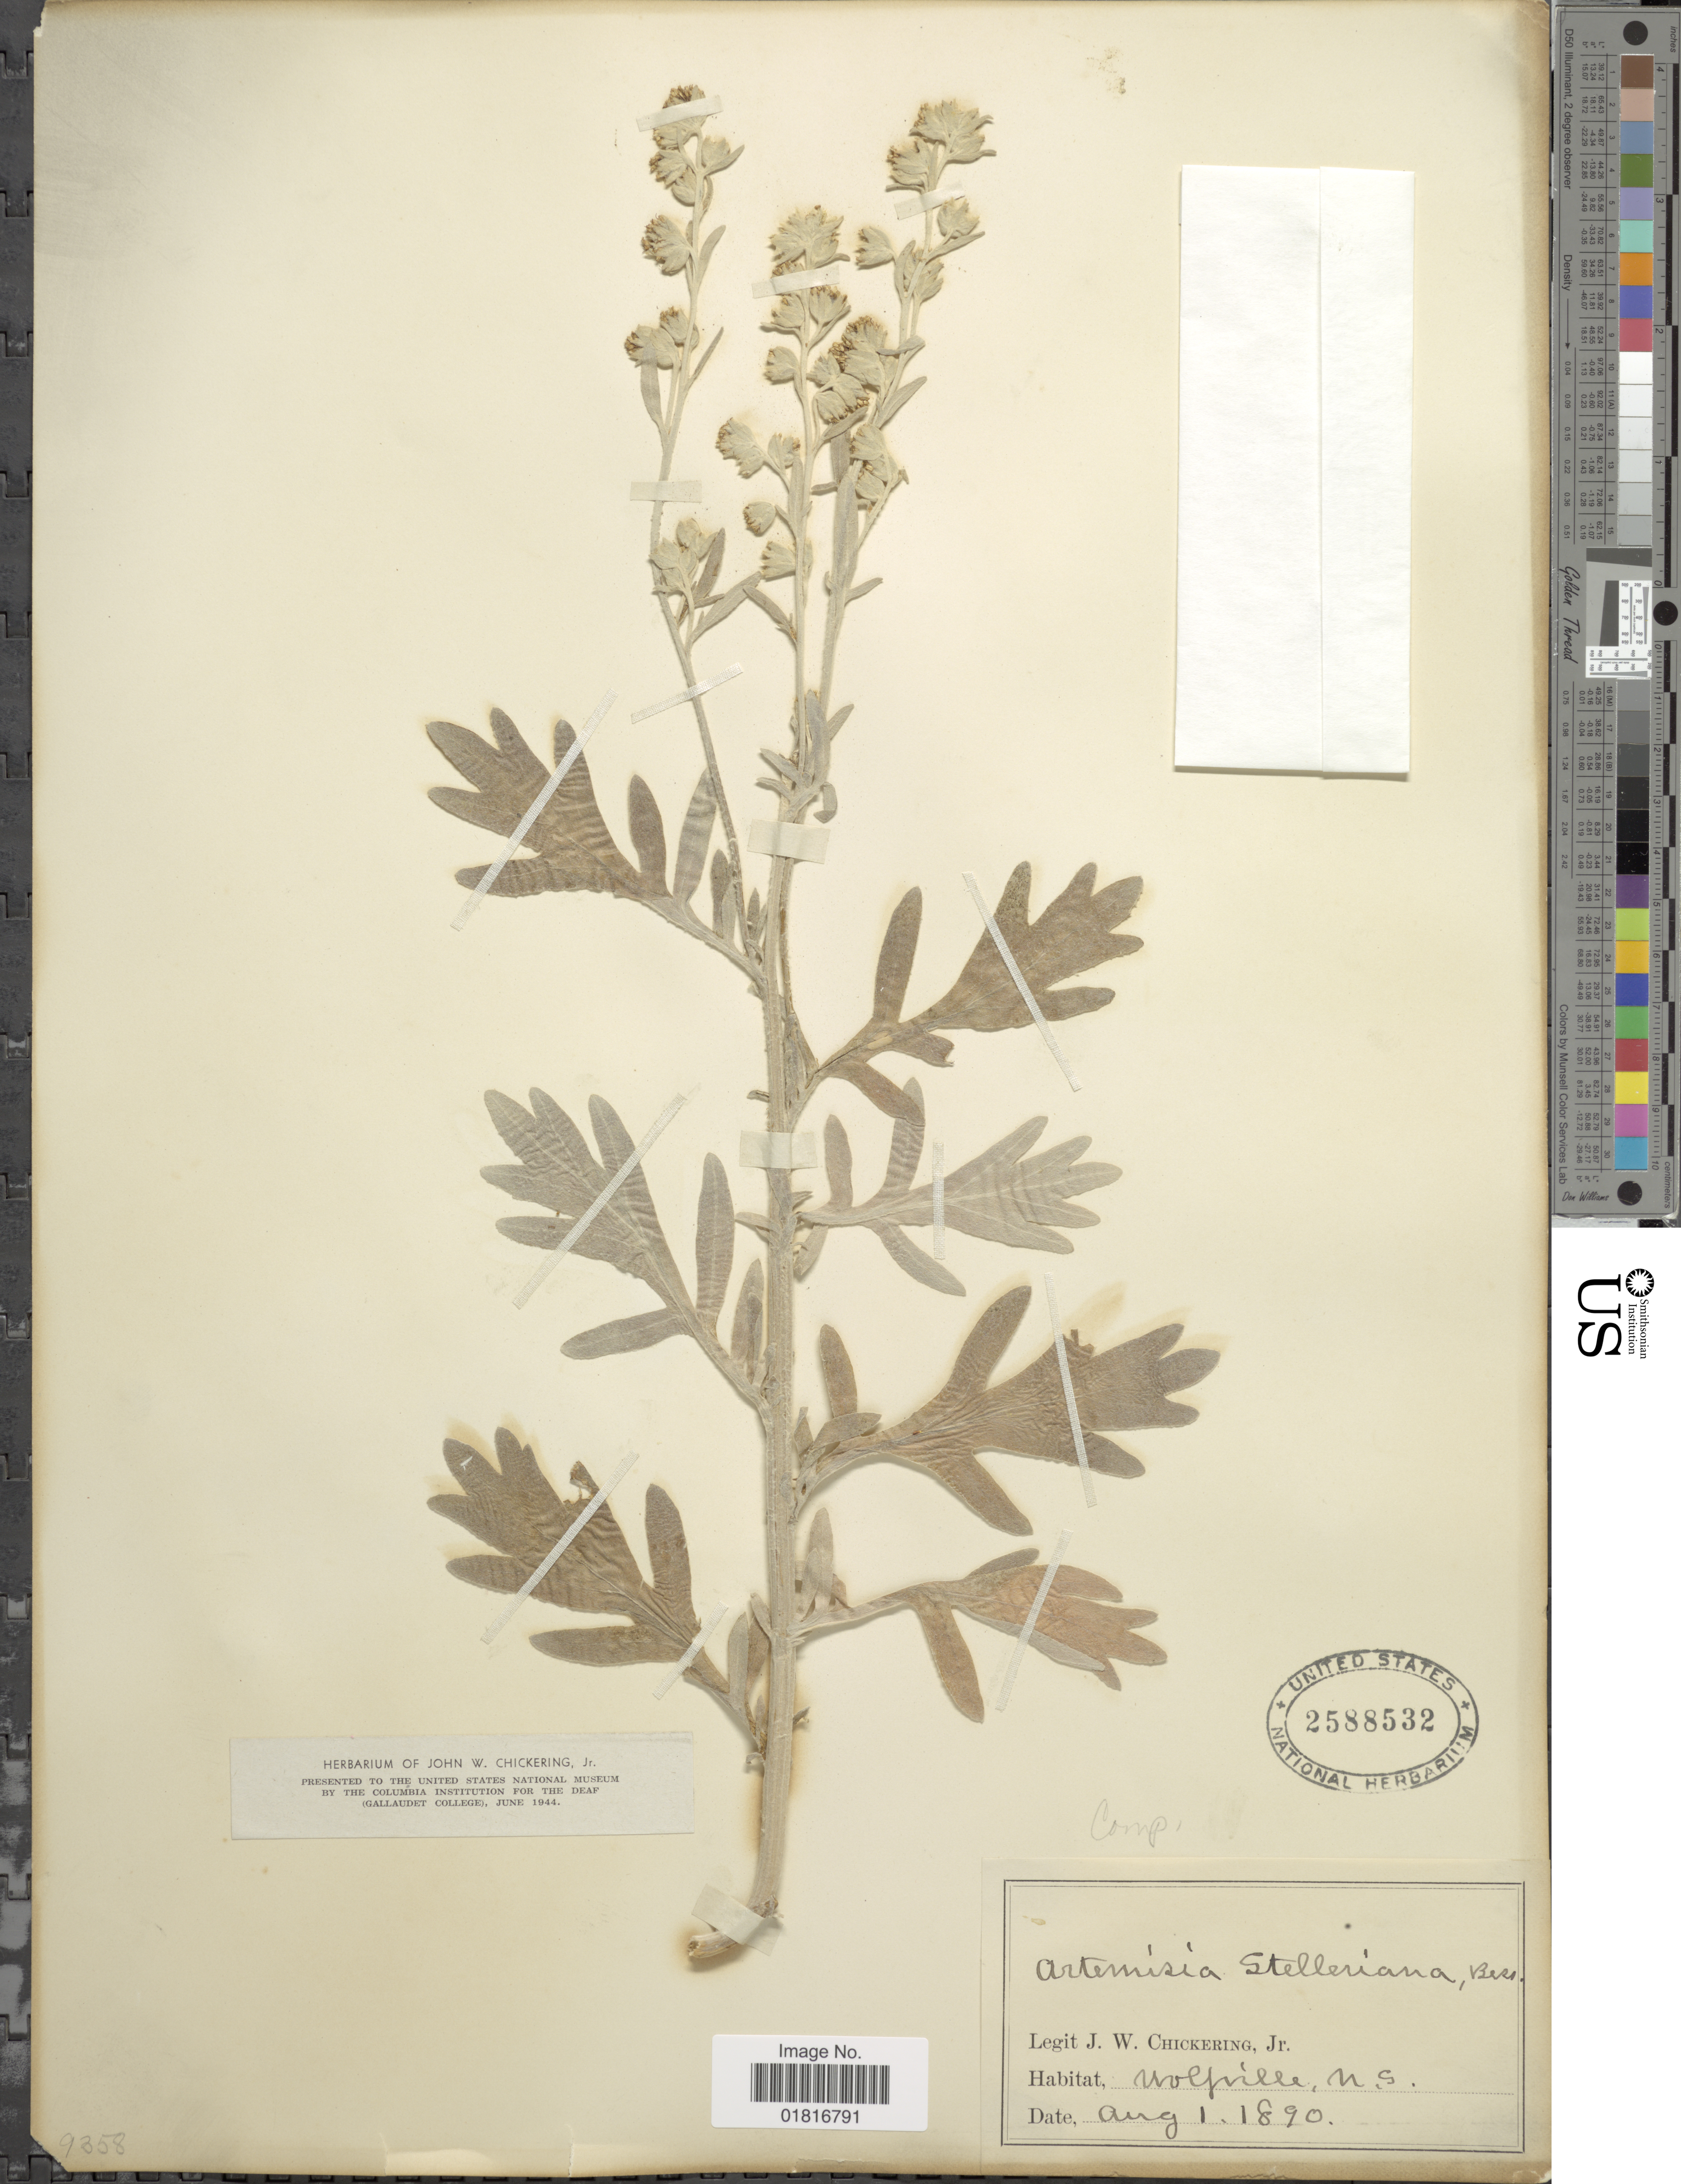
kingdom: Plantae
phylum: Tracheophyta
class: Magnoliopsida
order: Asterales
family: Asteraceae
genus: Artemisia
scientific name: Artemisia stelleriana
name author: Besser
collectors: J. W. Chickering Jr.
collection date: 1890-08-01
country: Canada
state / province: Nova Scotia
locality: Wolfville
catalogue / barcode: US 2588532